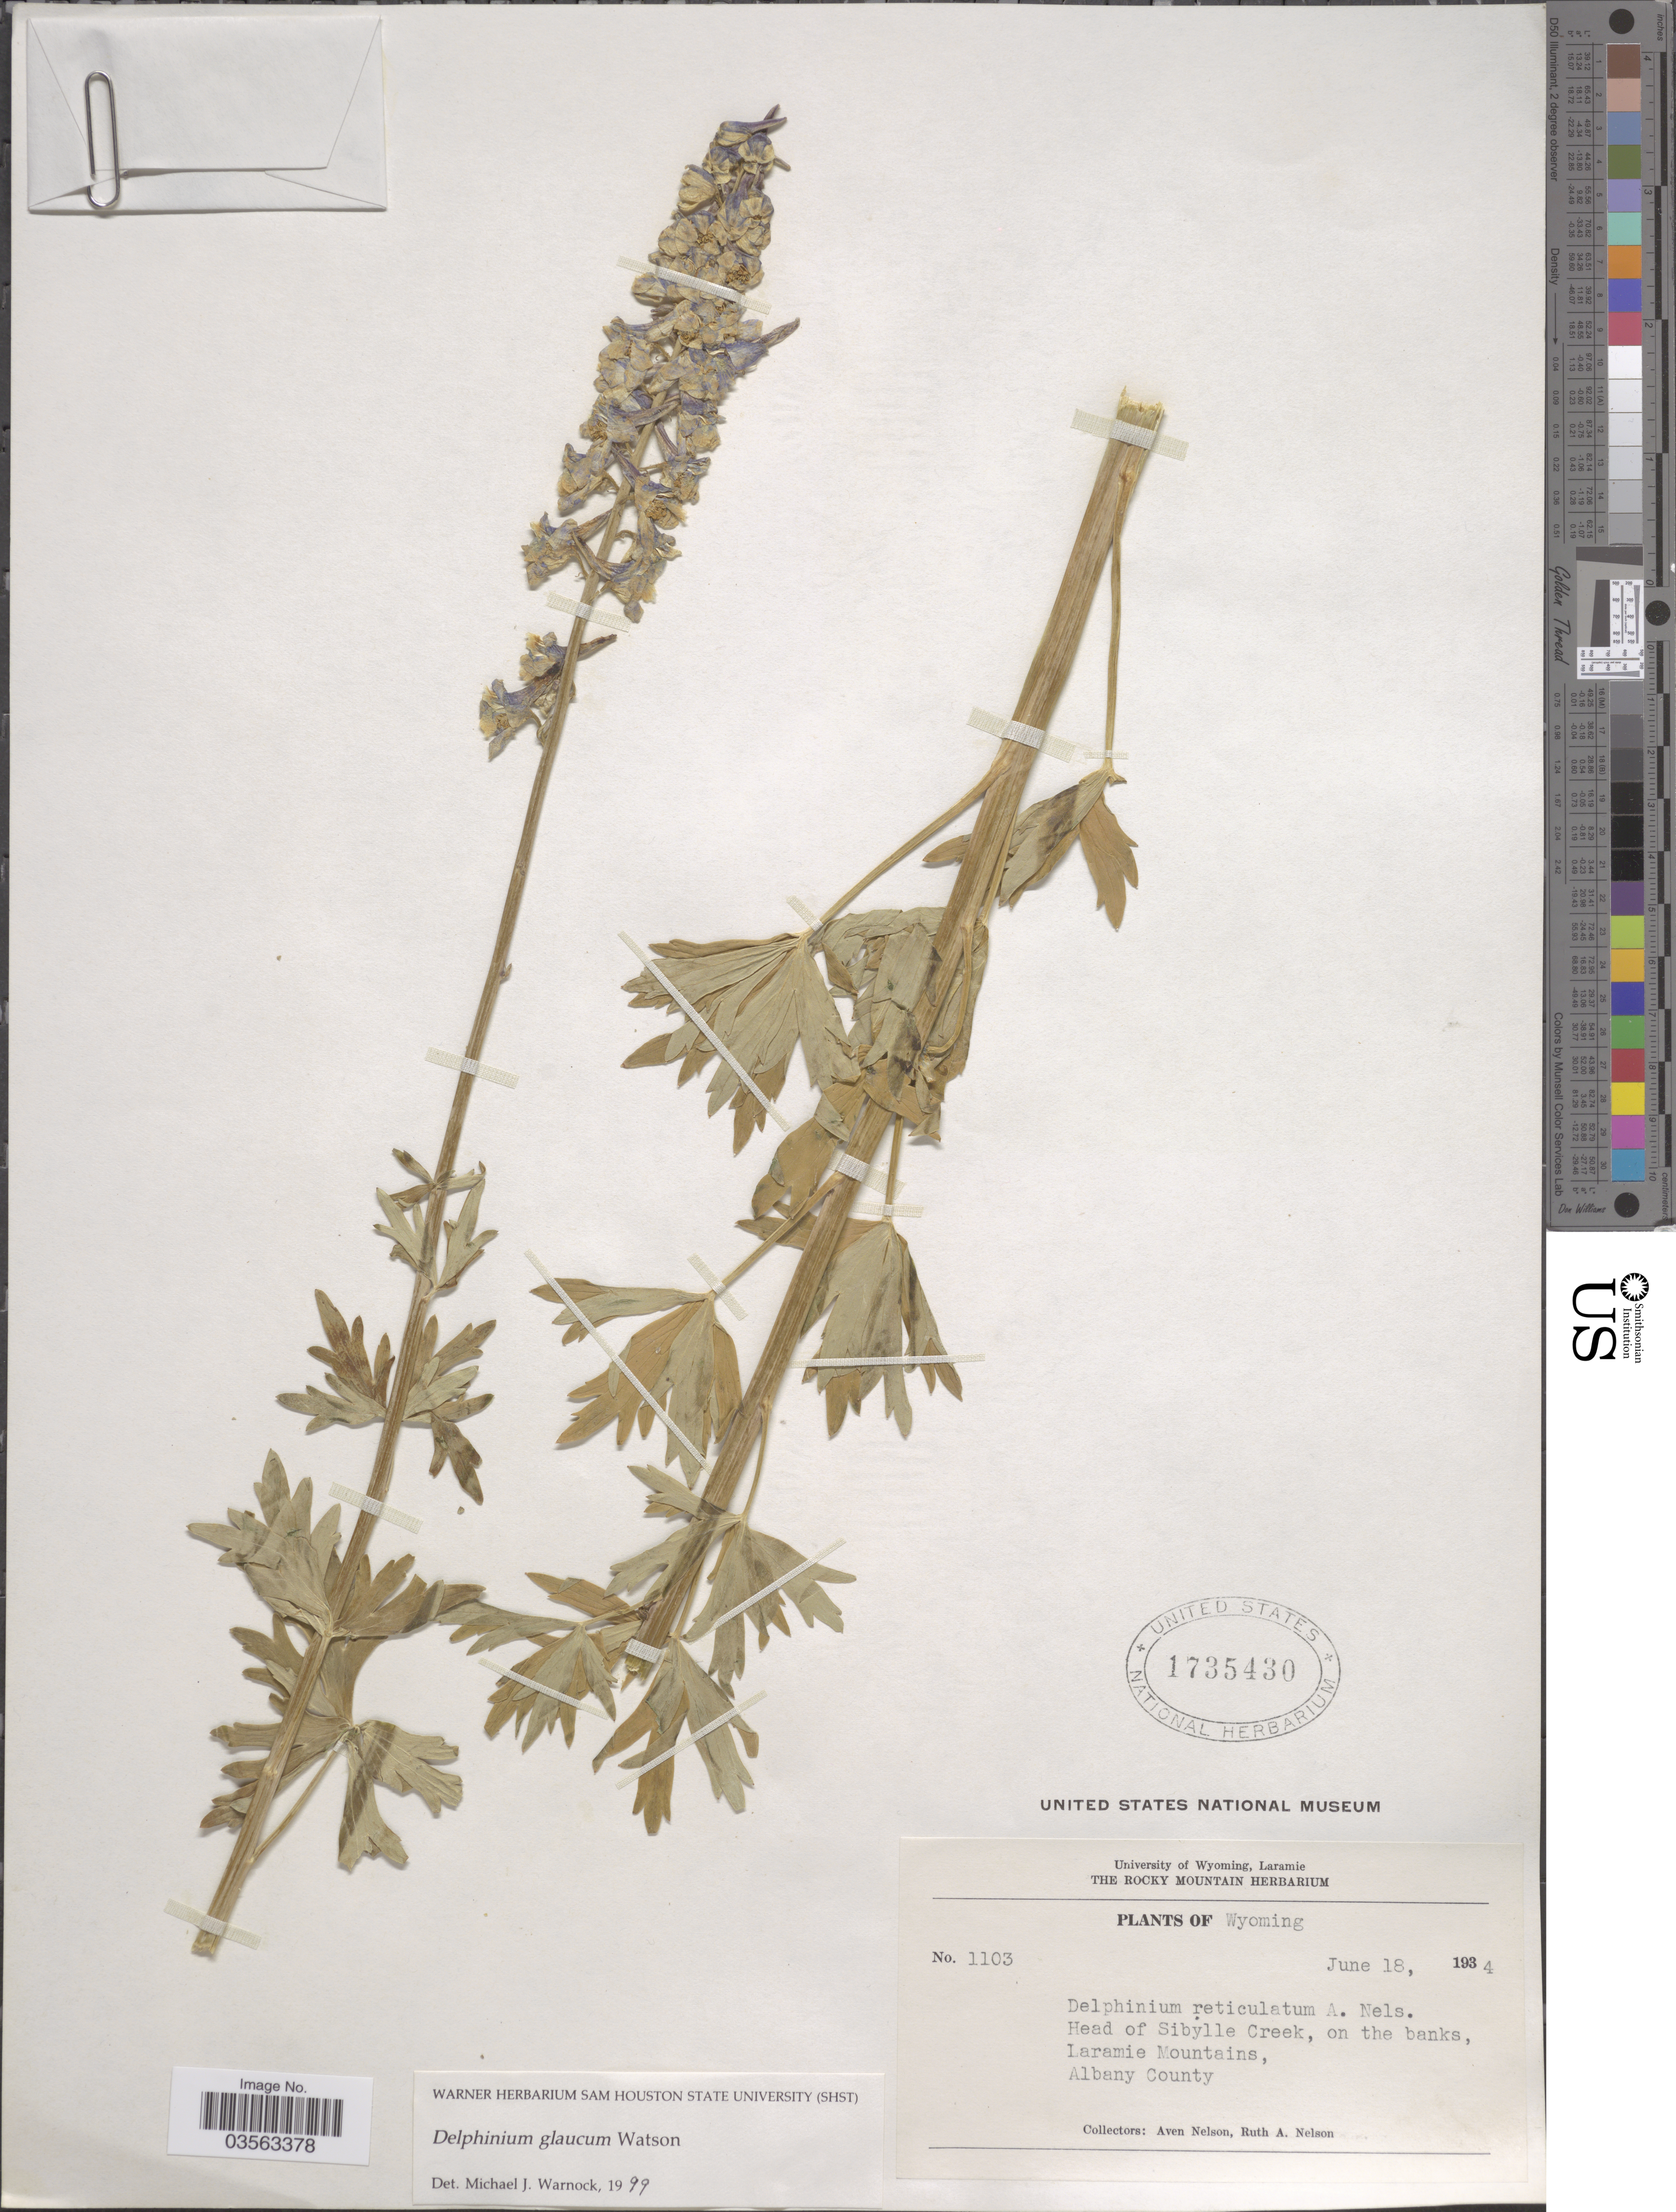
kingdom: Plantae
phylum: Tracheophyta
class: Magnoliopsida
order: Ranunculales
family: Ranunculaceae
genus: Delphinium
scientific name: Delphinium glaucum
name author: S. Watson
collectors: A. Nelson & R. A. Nelson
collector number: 1103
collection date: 1934-06-18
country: United States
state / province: Wyoming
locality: Head of Sibylle Creek, on the banks, Laramie Mountains, Albany County.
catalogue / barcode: US 1735430